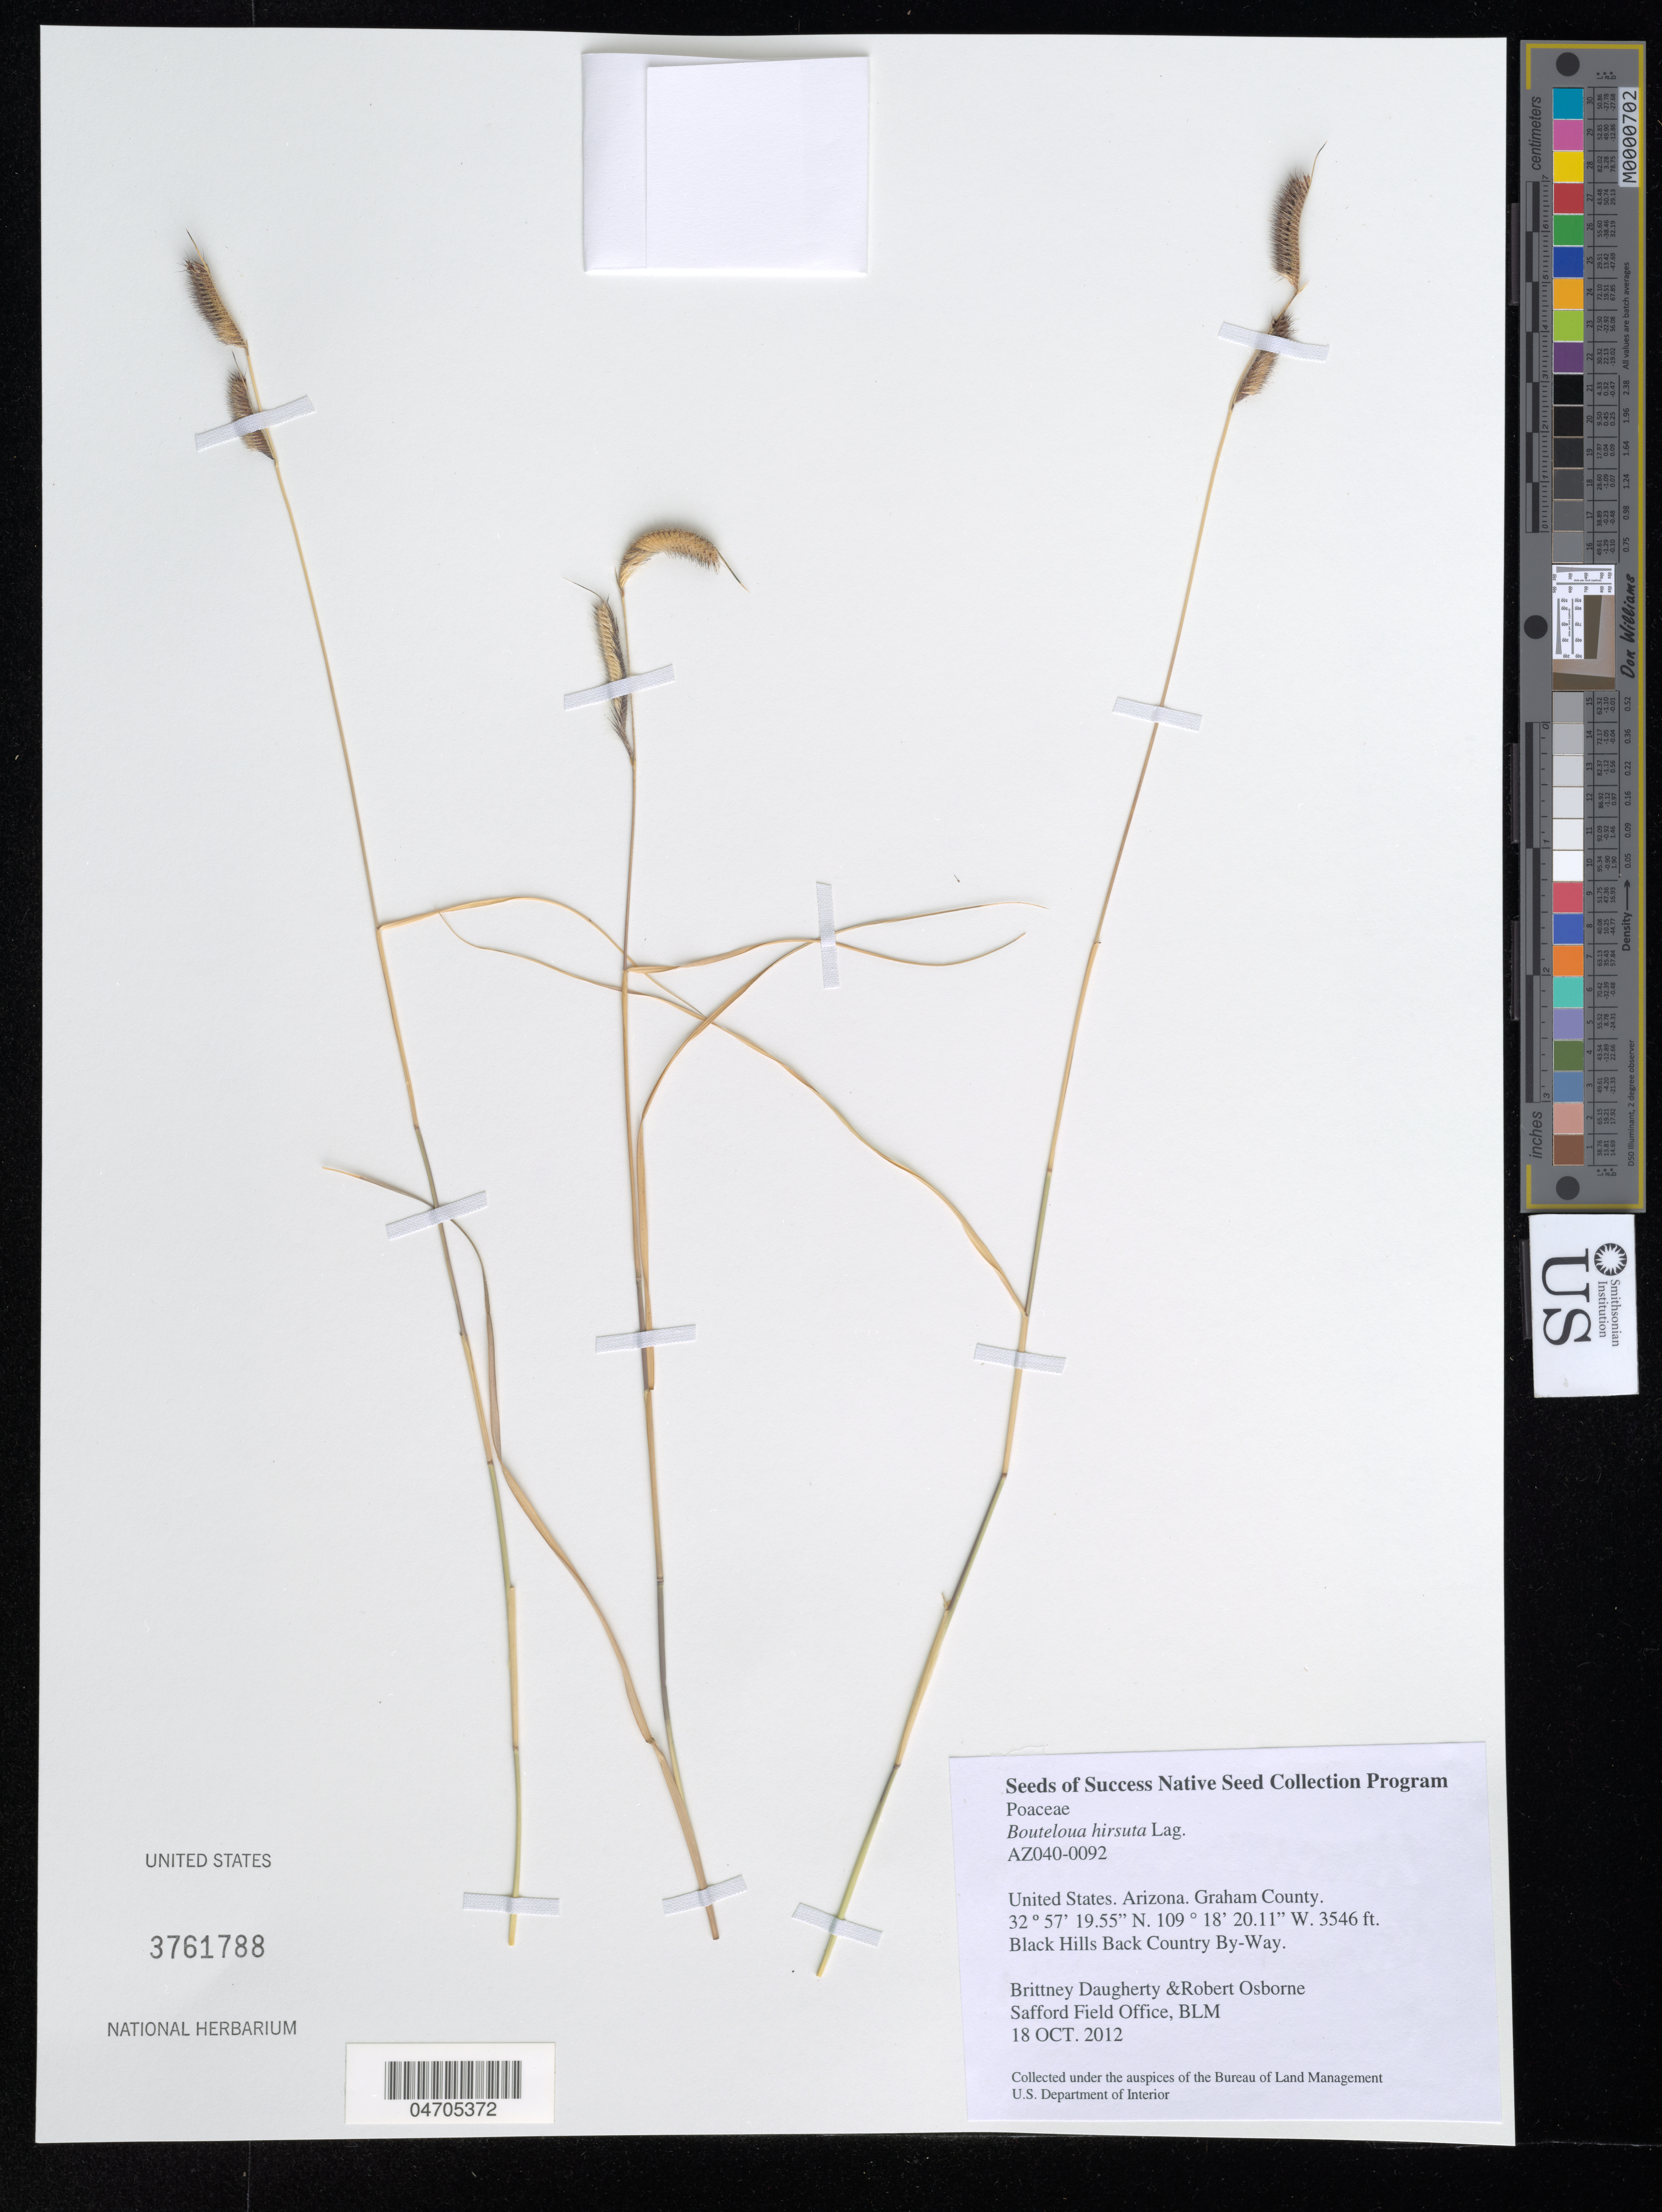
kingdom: Plantae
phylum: Tracheophyta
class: Liliopsida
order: Poales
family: Poaceae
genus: Bouteloua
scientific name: Bouteloua hirsuta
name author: Lag.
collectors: B. Daugherty & R. Osborne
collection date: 2012-10-18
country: United States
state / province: Arizona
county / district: Graham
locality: Graham County. Black Hills Back Country By-Way.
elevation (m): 1081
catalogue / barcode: US 3761788